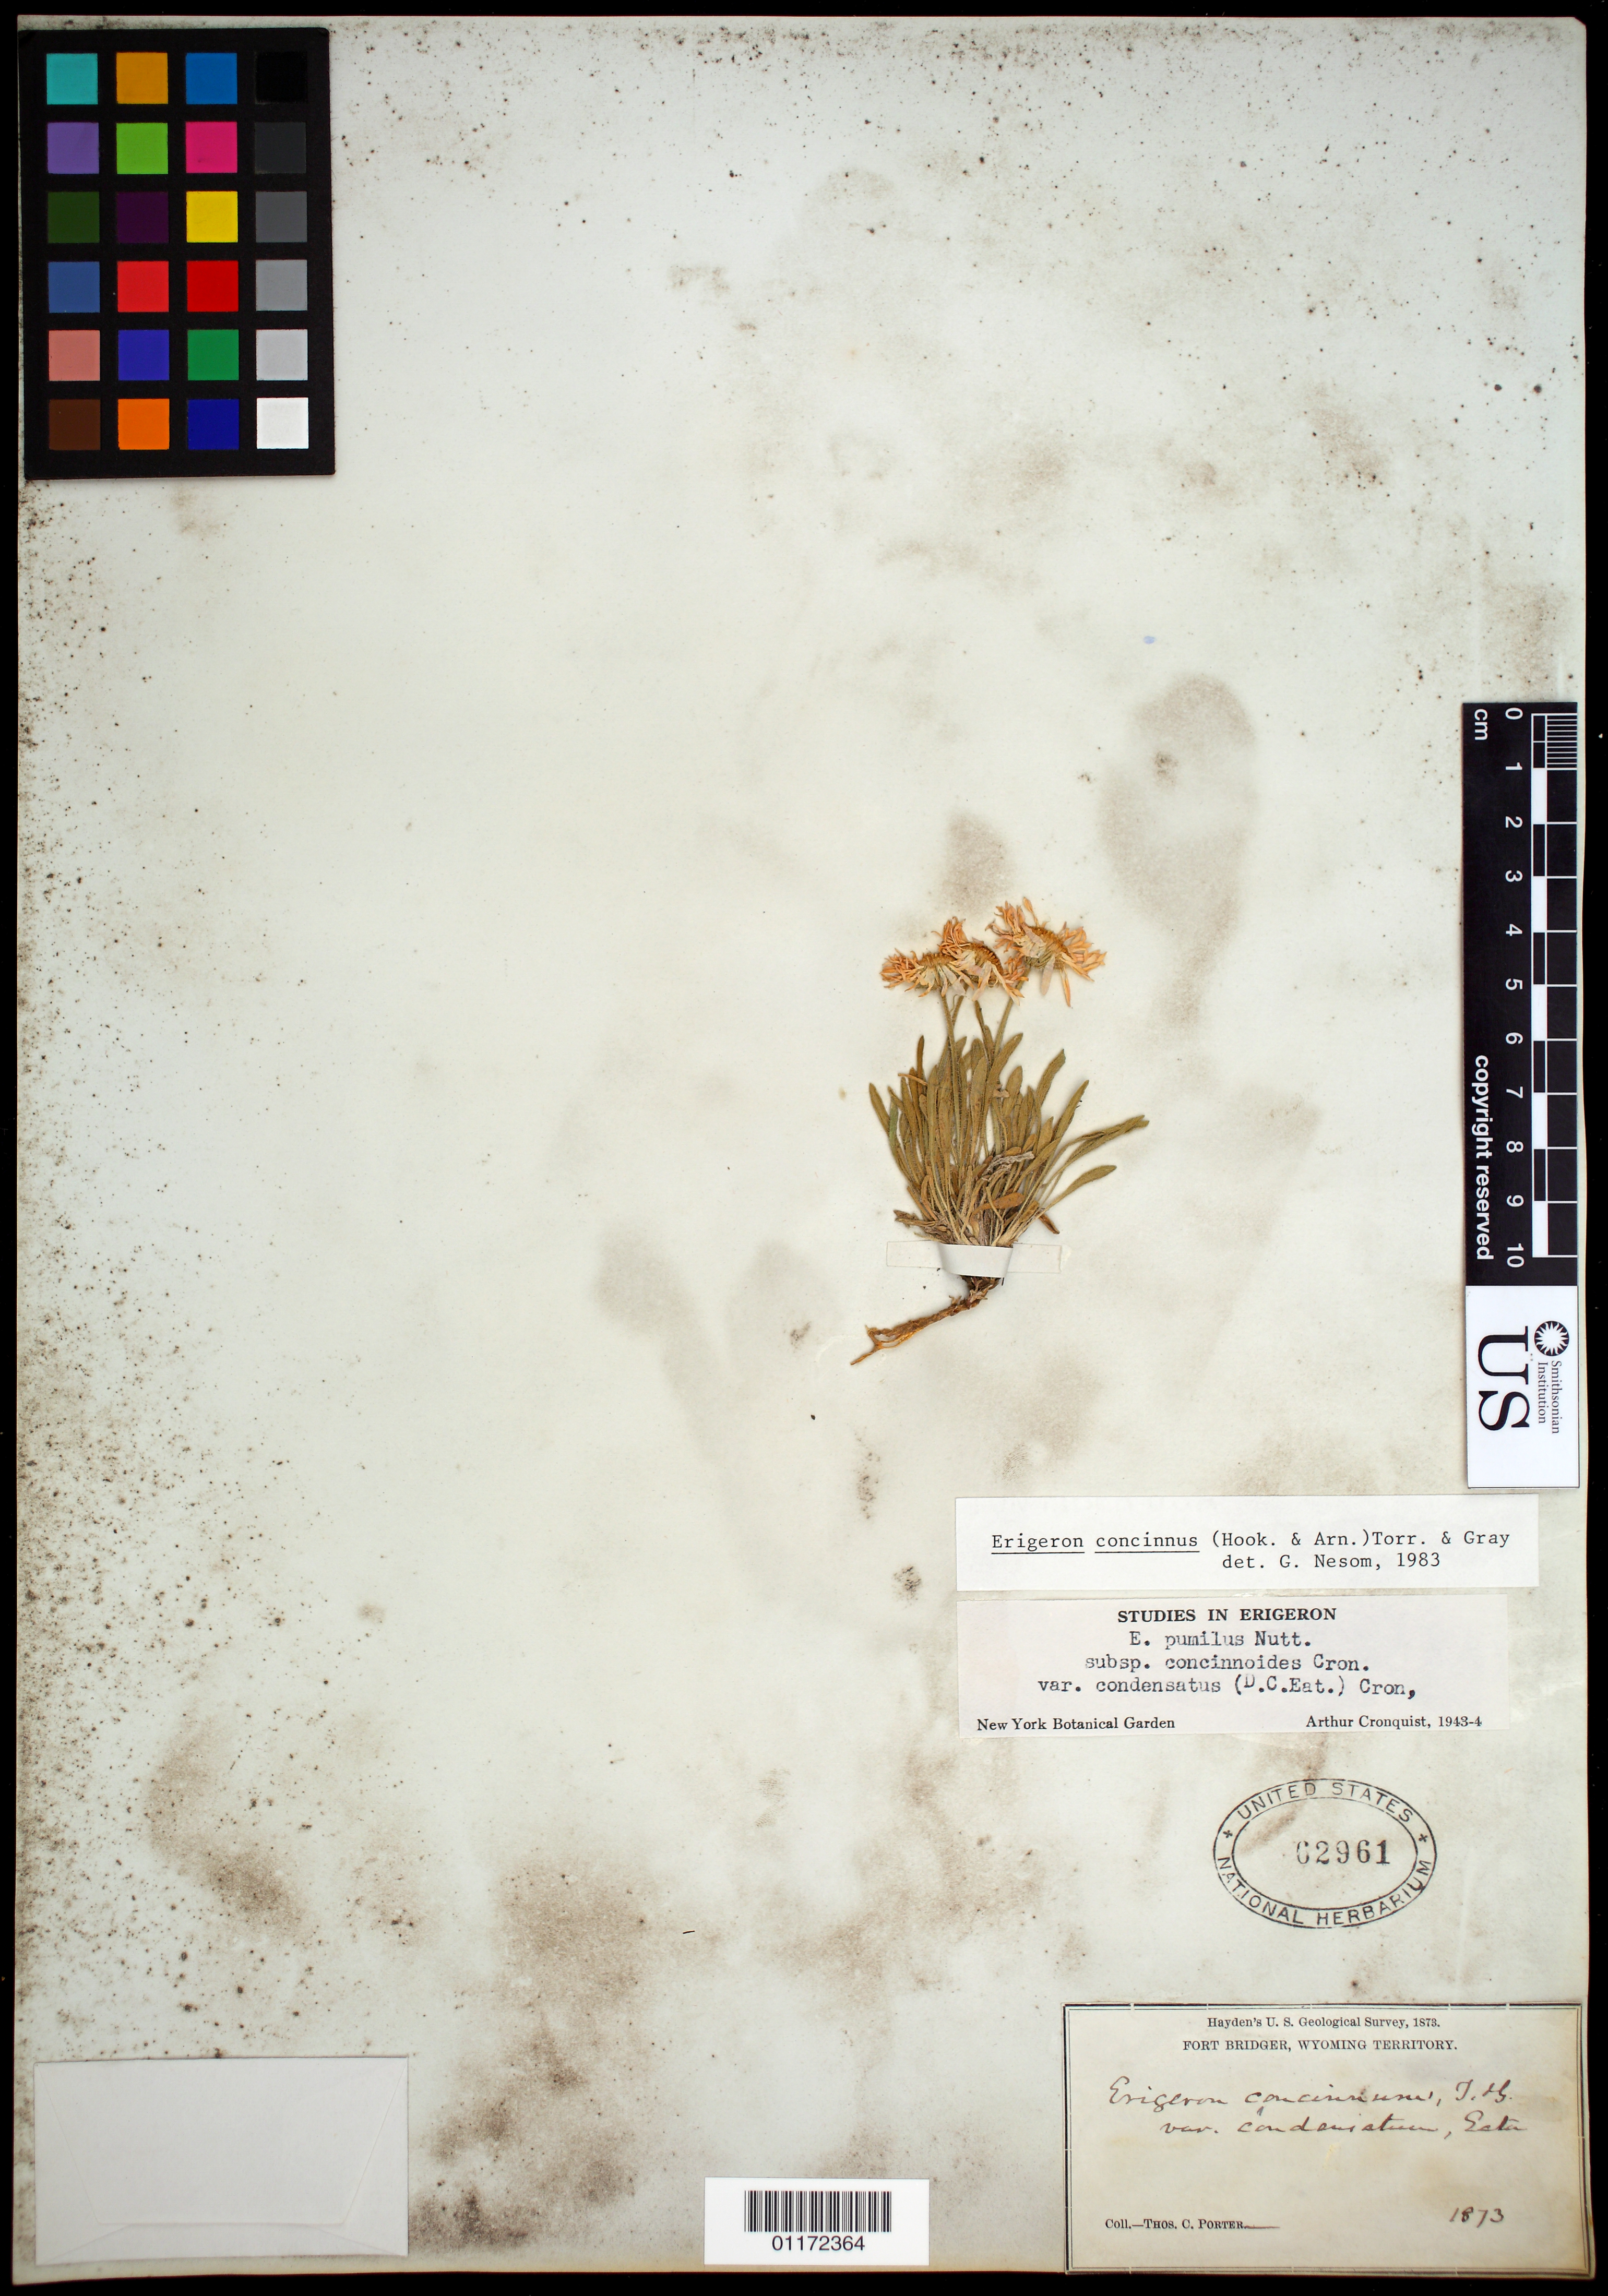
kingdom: Plantae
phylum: Tracheophyta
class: Magnoliopsida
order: Asterales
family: Asteraceae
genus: Erigeron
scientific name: Erigeron corymbosus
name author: Nutt.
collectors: T. C. Porter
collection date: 1873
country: United States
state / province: Wyoming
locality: Fort Bridger.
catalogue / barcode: US 62961